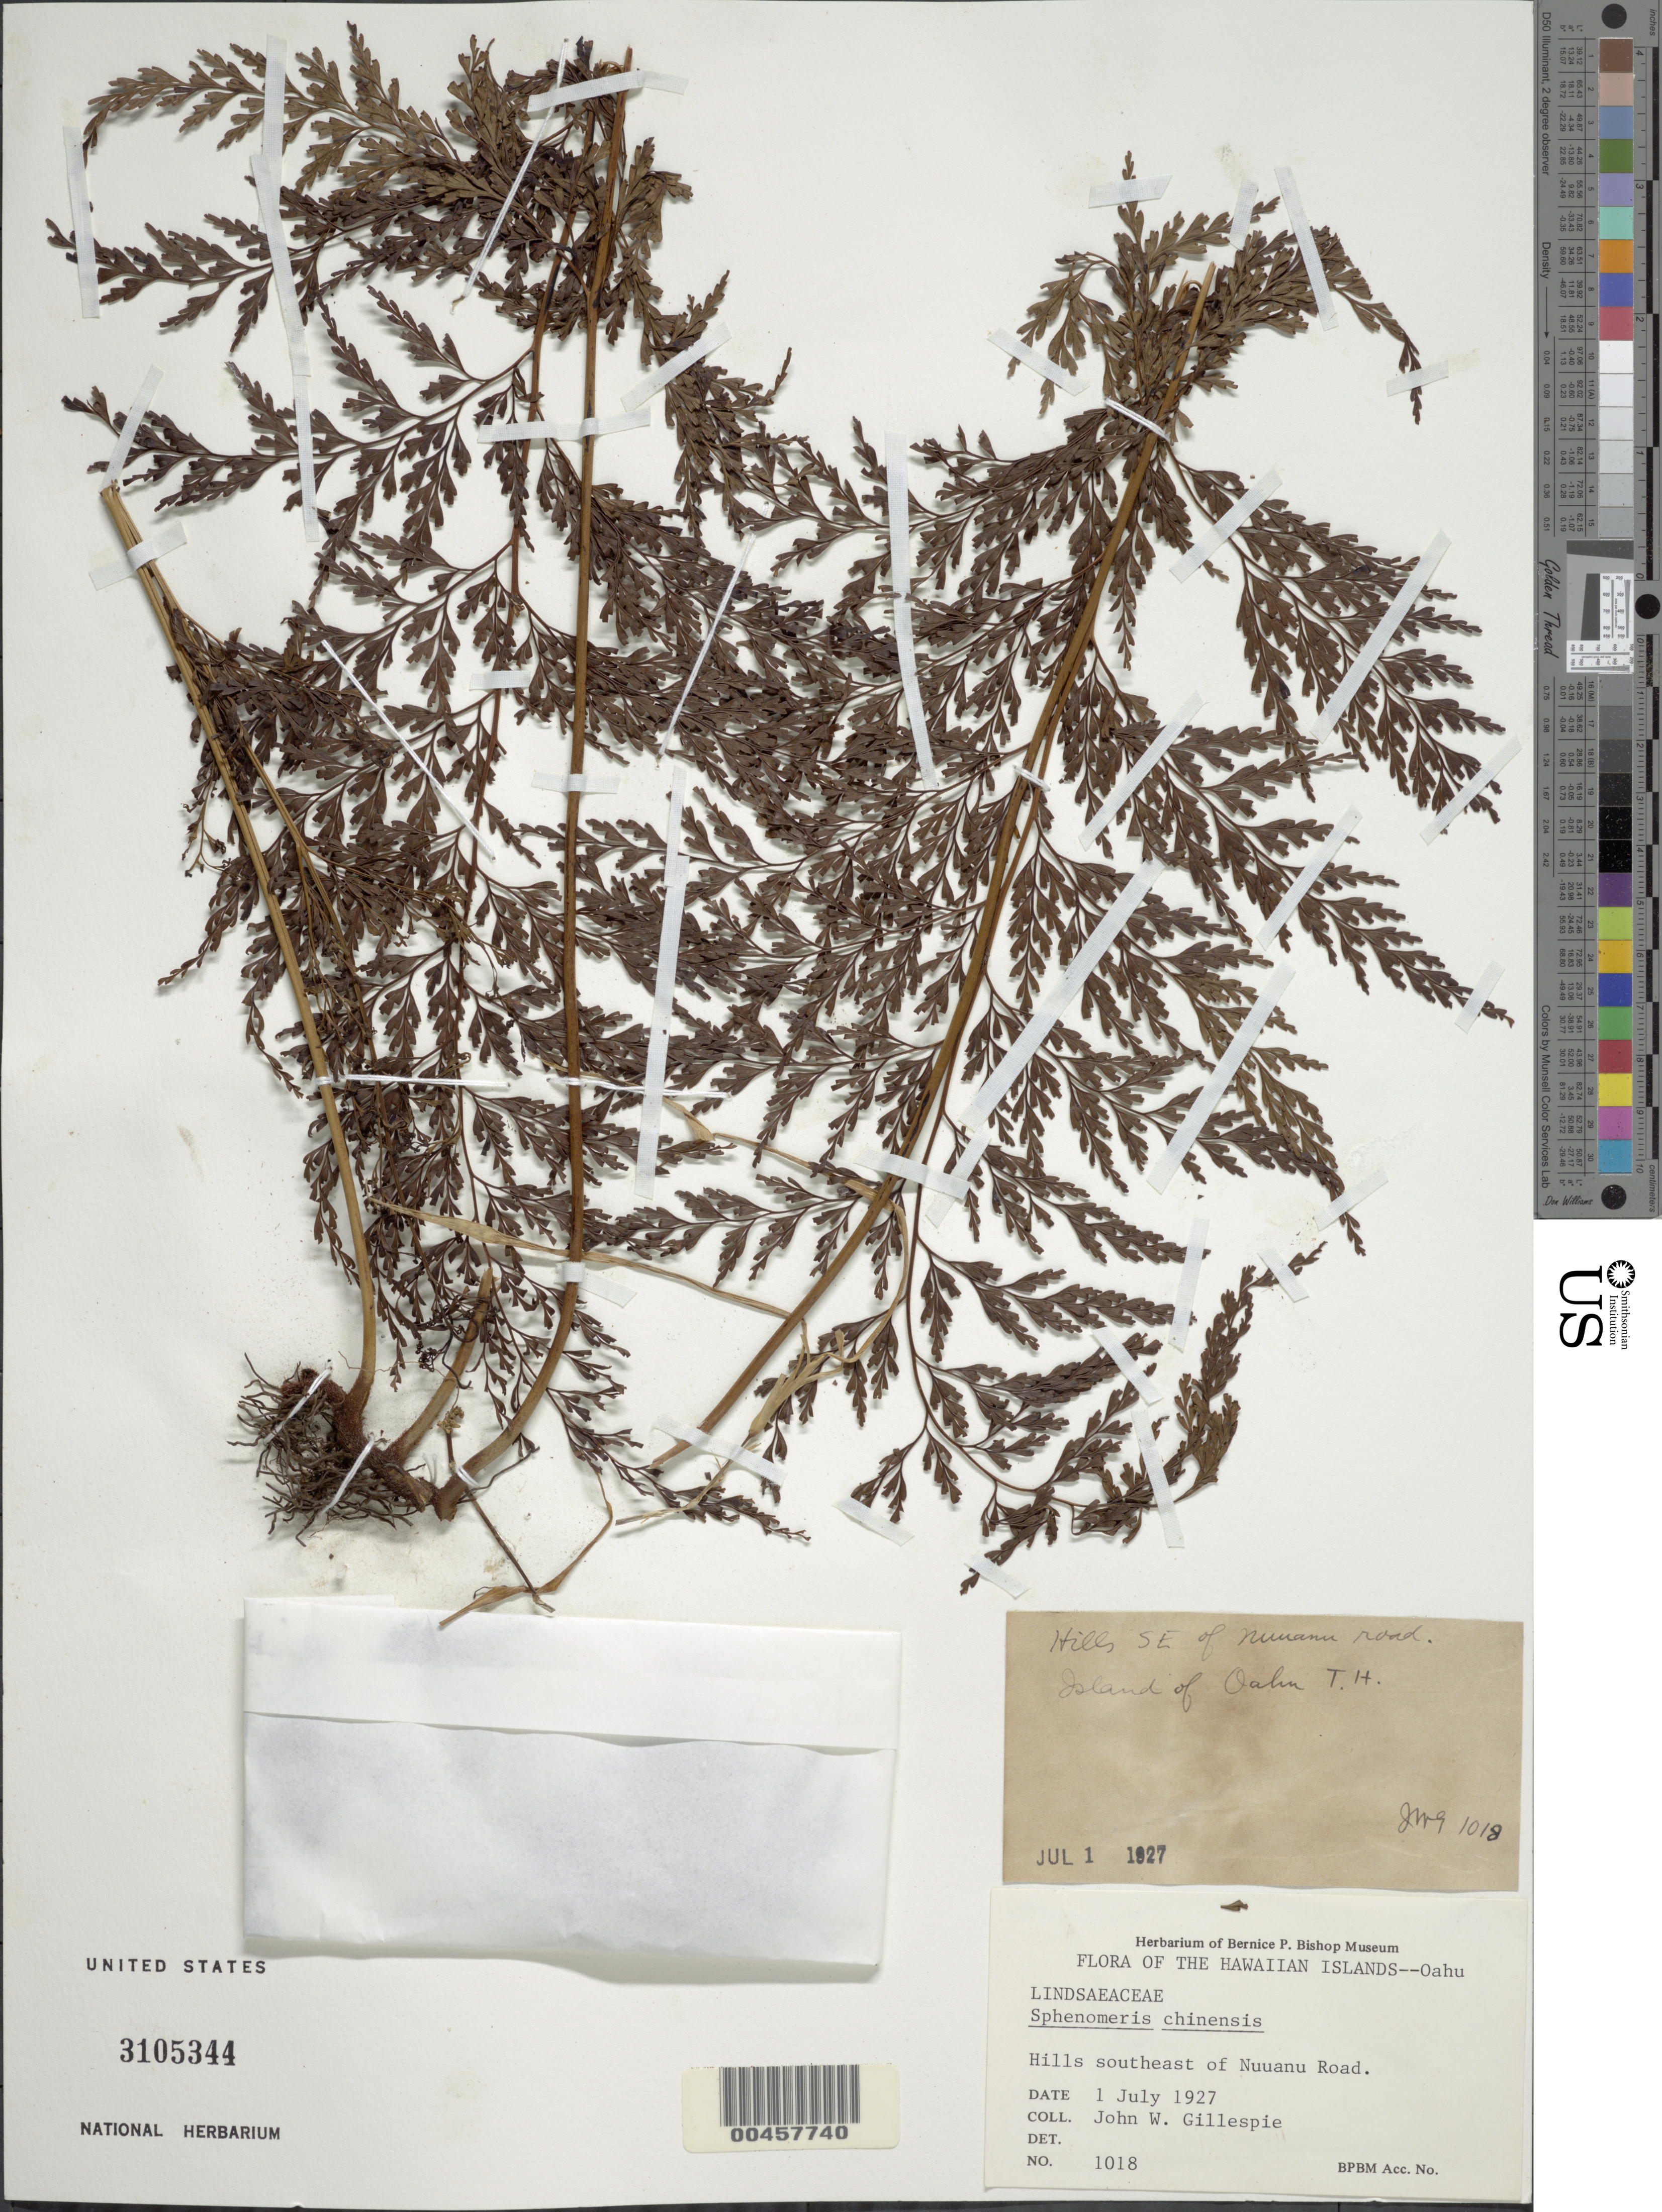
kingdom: Plantae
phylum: Tracheophyta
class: Polypodiopsida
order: Polypodiales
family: Lindsaeaceae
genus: Sphenomeris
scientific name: Sphenomeris chinensis var. chinensis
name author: (L.) Maxon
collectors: J. W. Gillespie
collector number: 1018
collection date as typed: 1 Jul 1927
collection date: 1927-07-01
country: United States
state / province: Hawaii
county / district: Honolulu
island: Oahu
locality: Hills southeast of Nuuanu Road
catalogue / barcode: US 3105344